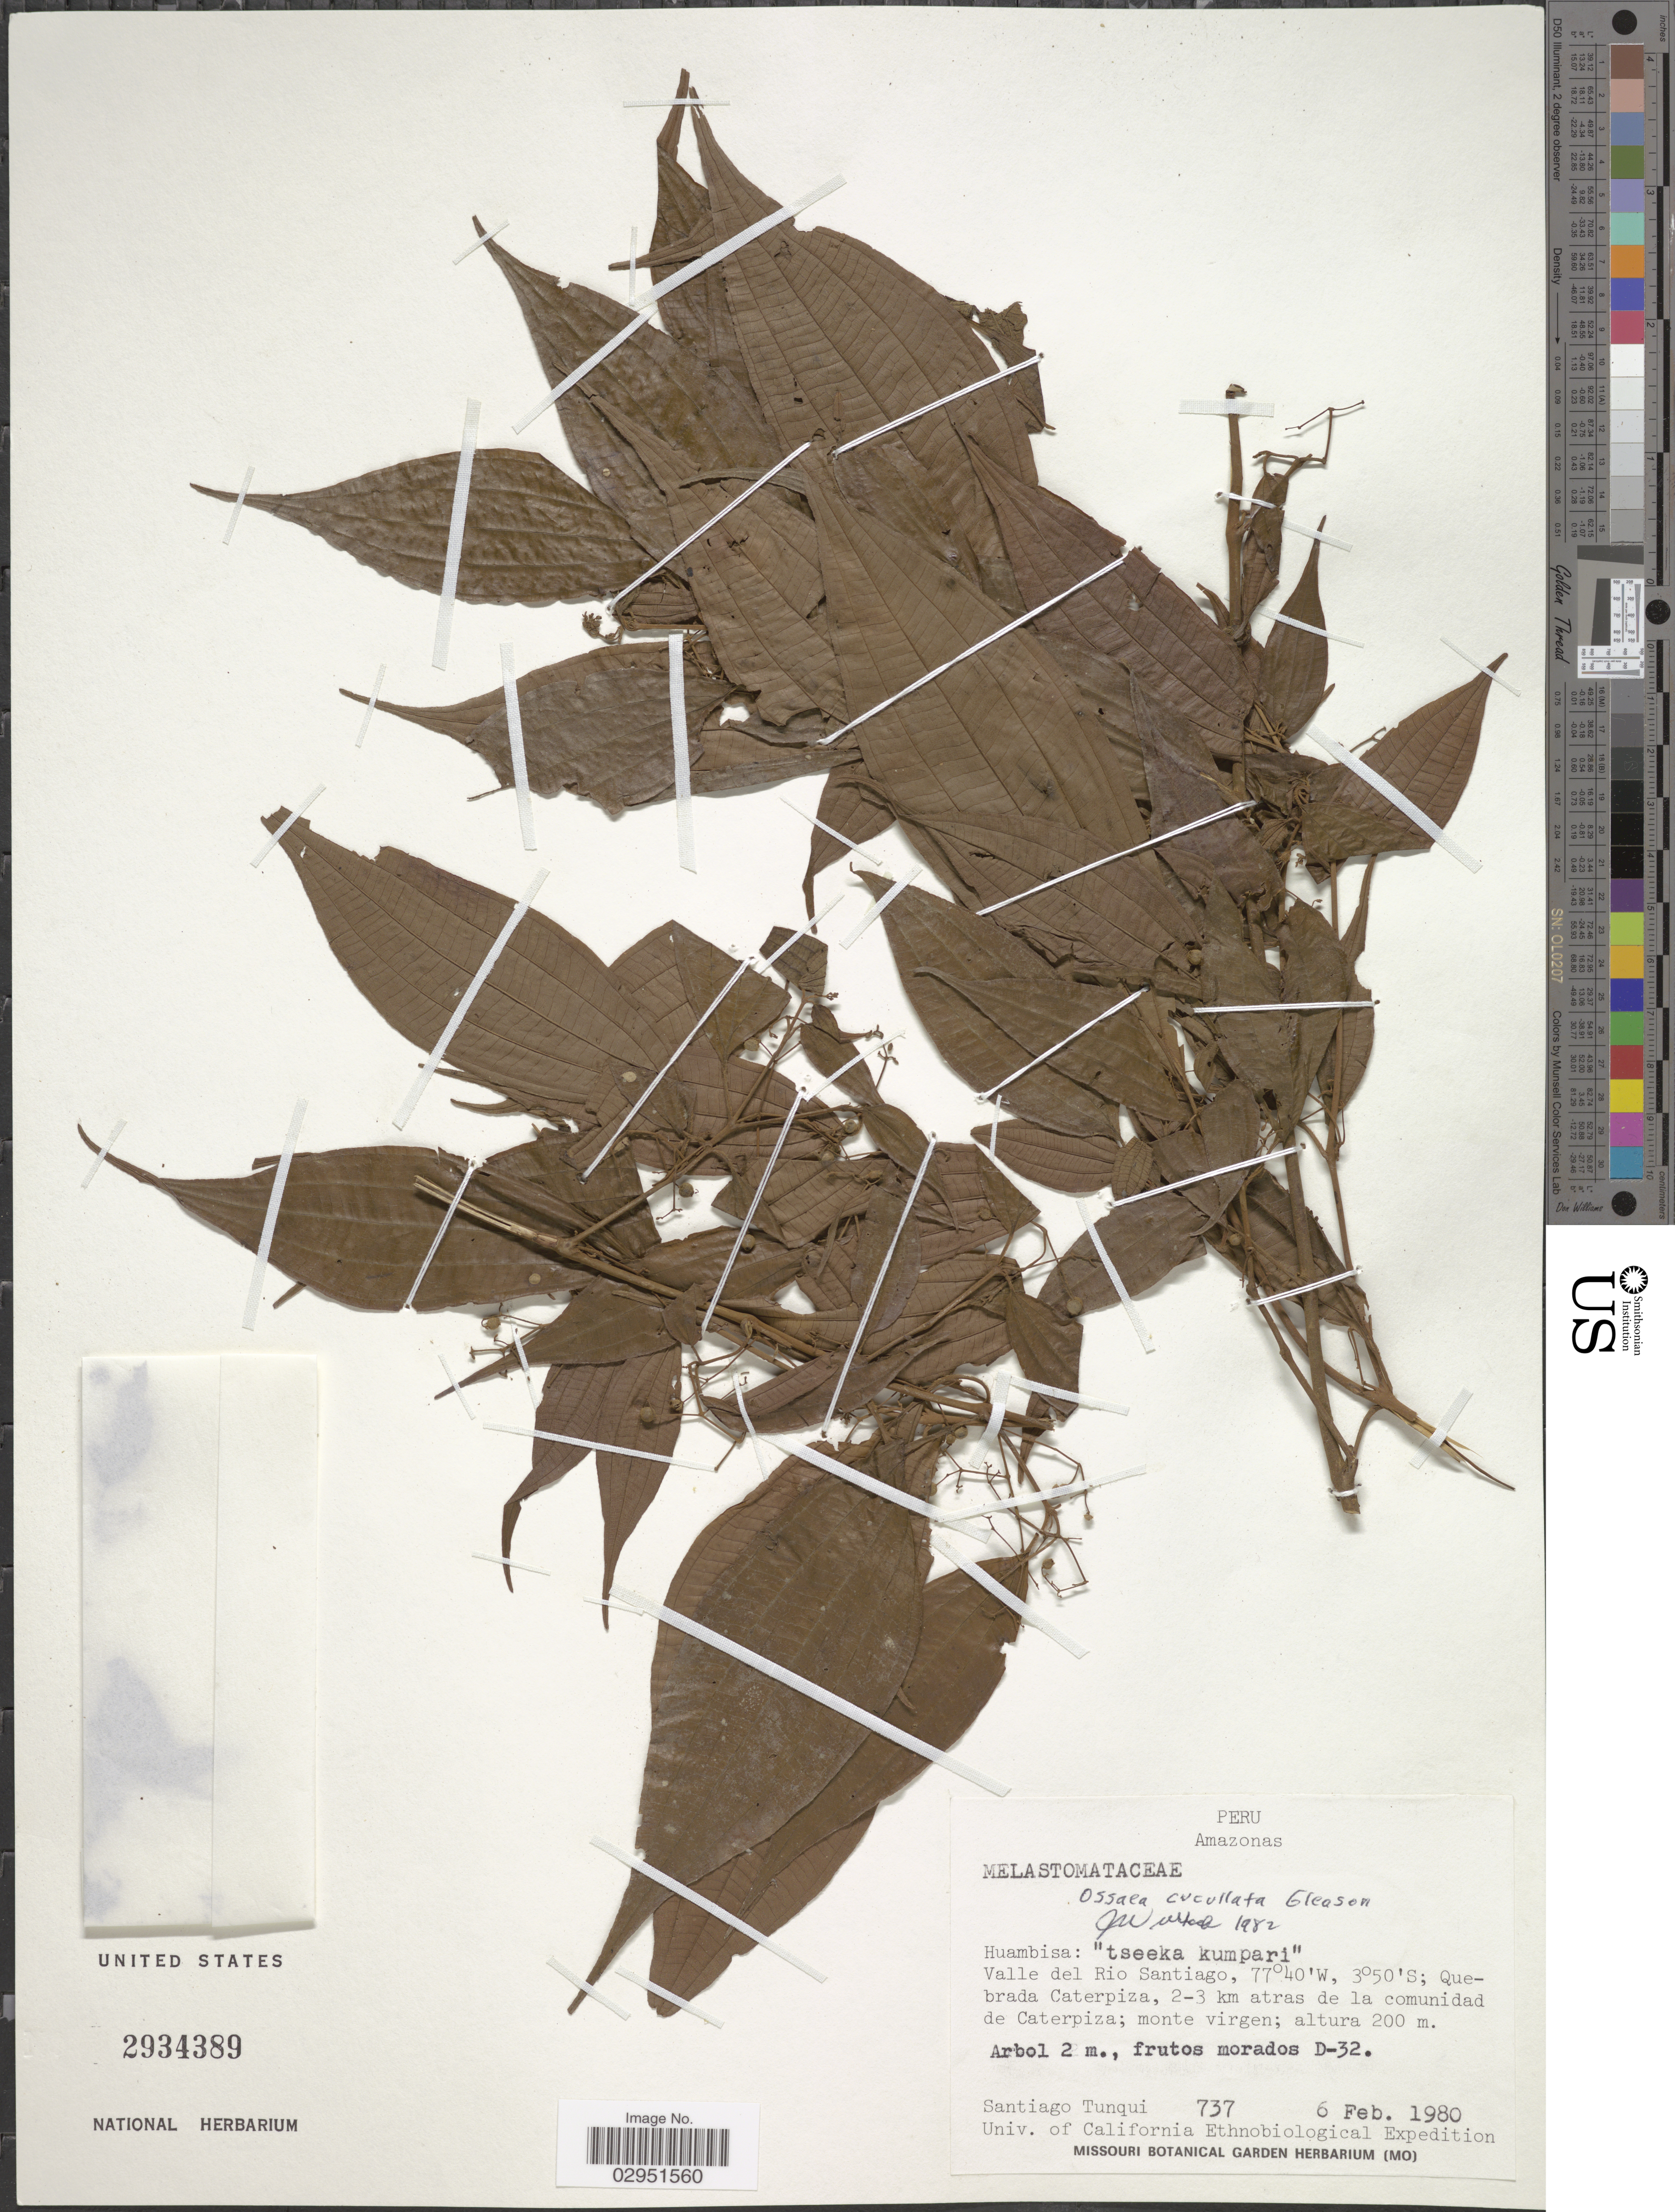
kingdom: Plantae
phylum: Tracheophyta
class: Magnoliopsida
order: Myrtales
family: Melastomataceae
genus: Ossaea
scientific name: Ossaea cucullata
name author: Gleason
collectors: S. Tunqui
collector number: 737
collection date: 1980-02-06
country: Peru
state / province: Amazonas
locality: Valle del Rio Santiago: Quebrada Caterpiza, 2-3 km atras de la comunidad de Caterpiza.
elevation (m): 200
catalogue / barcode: US 2934389